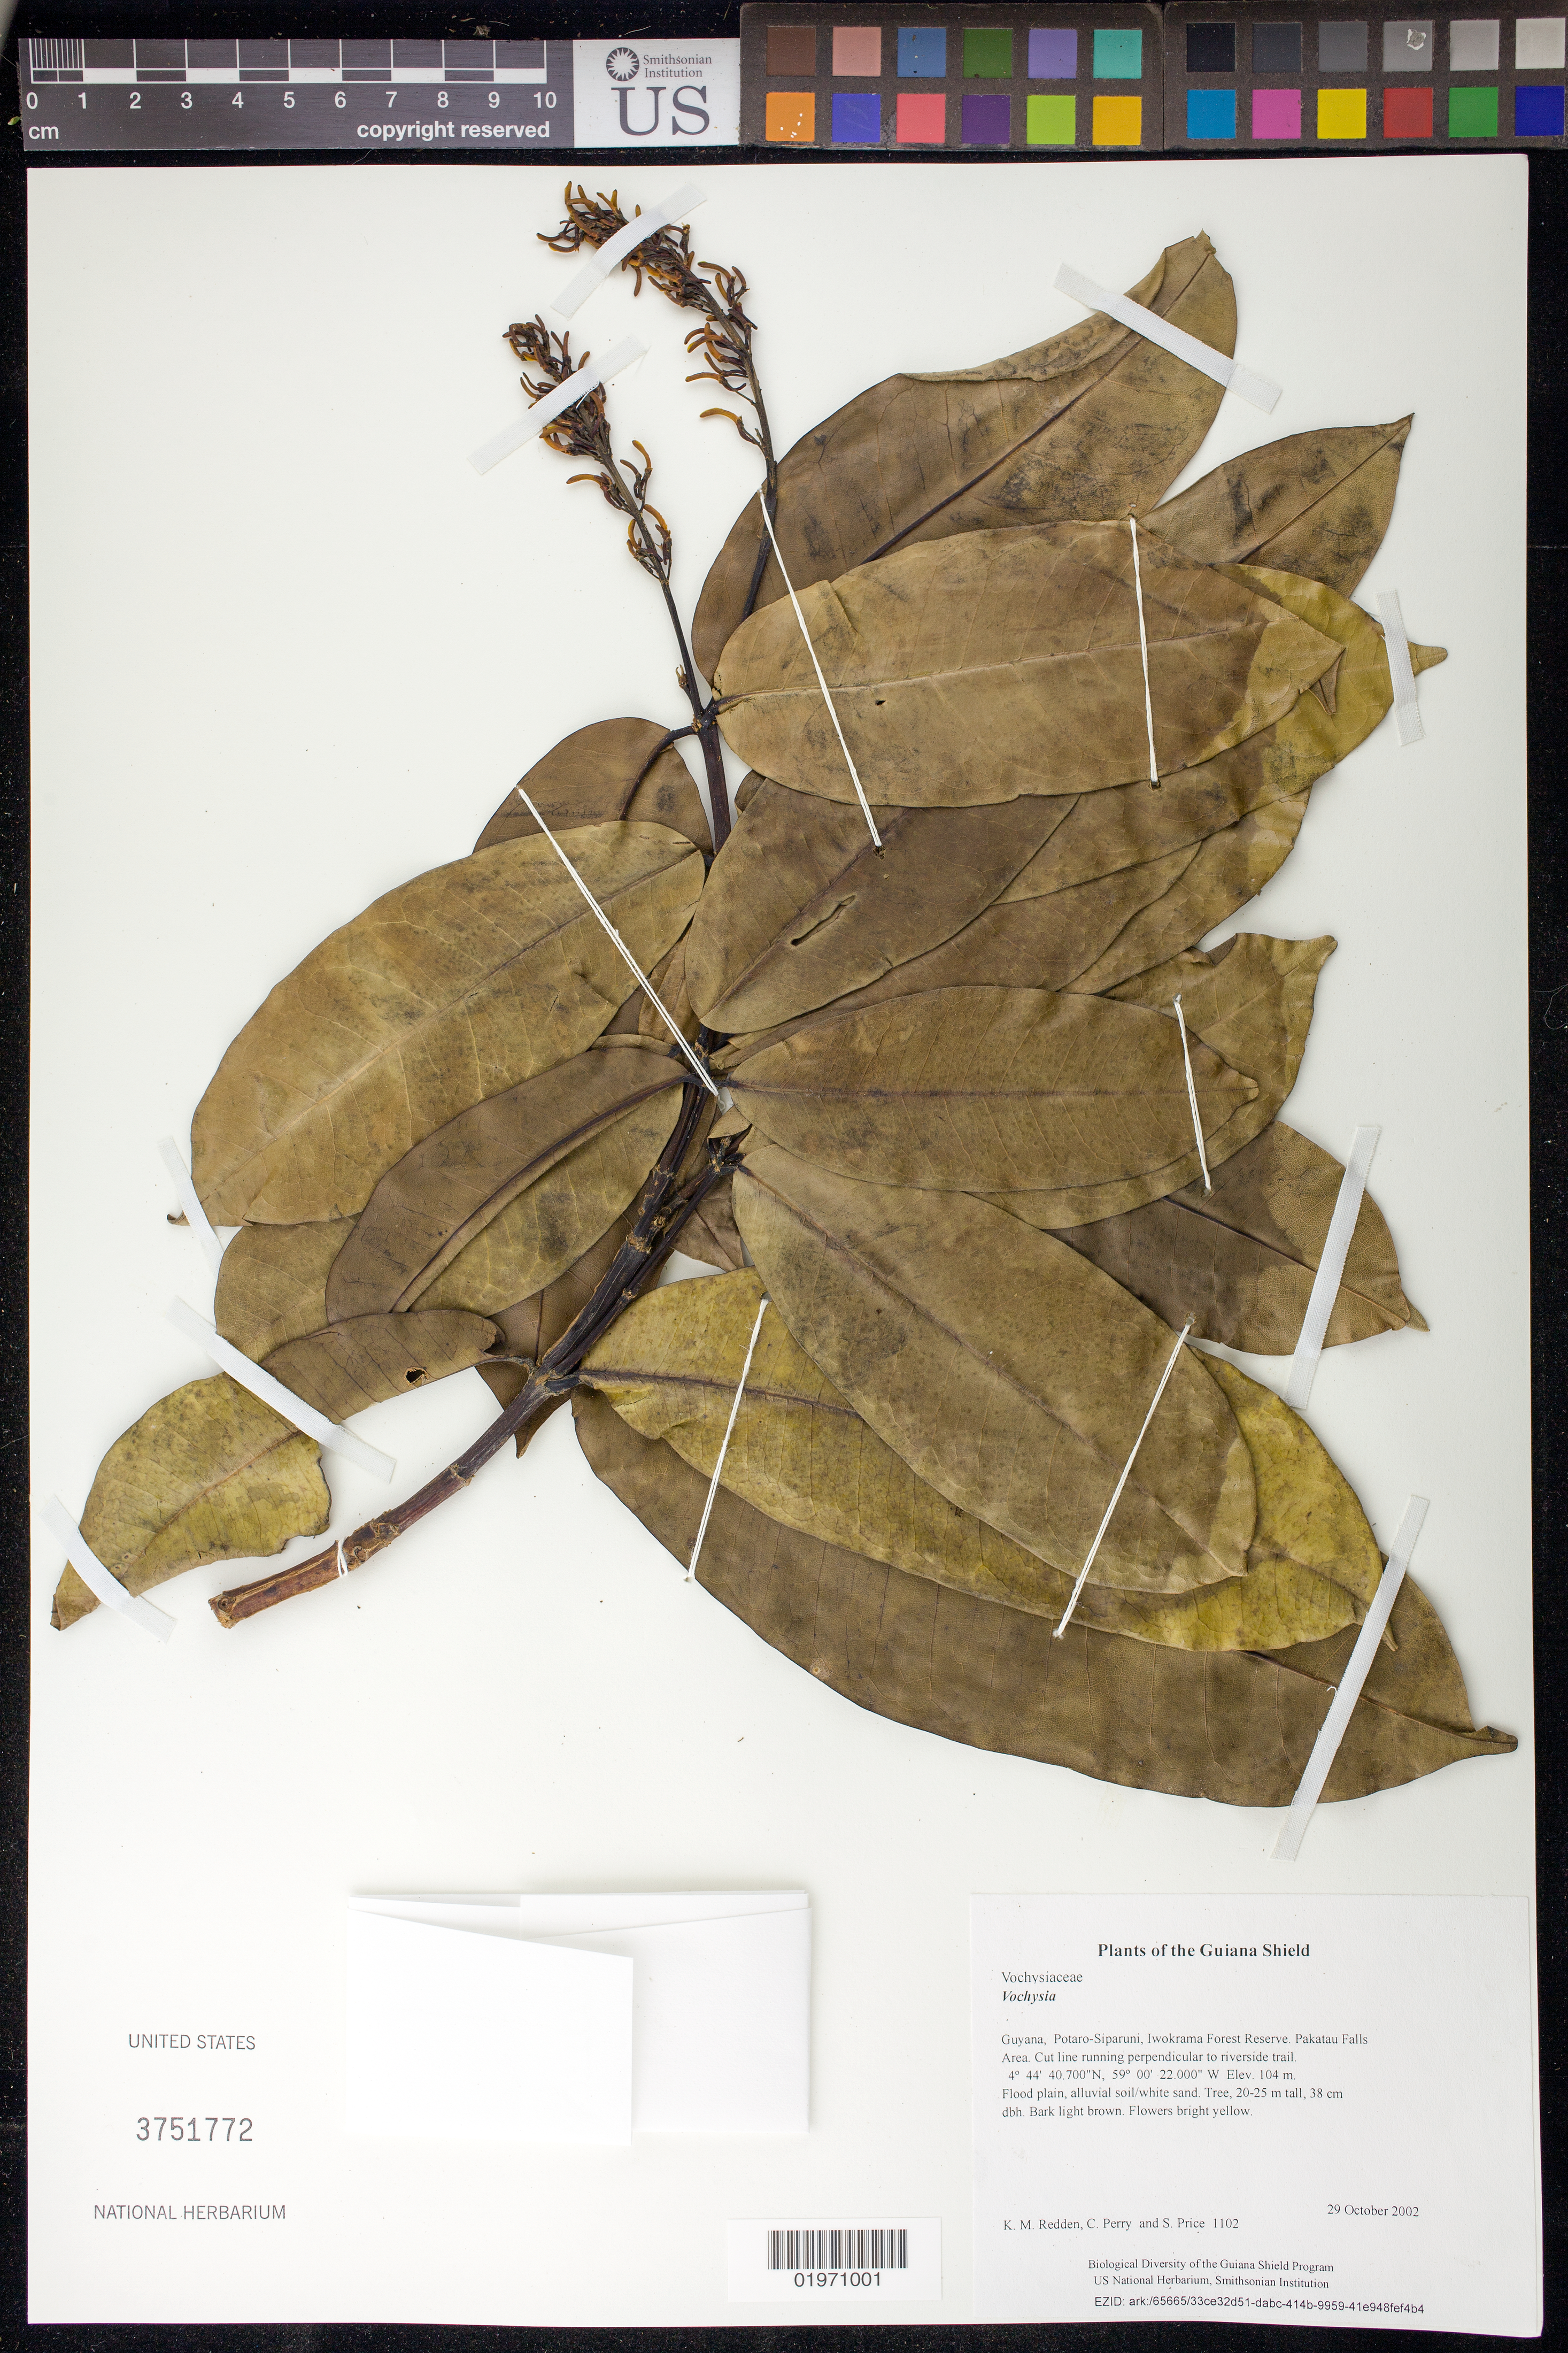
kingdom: Plantae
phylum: Tracheophyta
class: Magnoliopsida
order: Myrtales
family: Vochysiaceae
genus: Vochysia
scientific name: Vochysia sp.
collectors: K. M. Redden, C. Perry & S. Price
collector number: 1102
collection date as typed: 29 October 2002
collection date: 2002-10-29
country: Guyana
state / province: Potaro-Siparuni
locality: Iwokrama Forest Reserve. Pakatau Falls Area. Cut line running perpendicular to riverside trail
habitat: Flood plain, alluvial soil/white sand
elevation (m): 104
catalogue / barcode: US 3751772